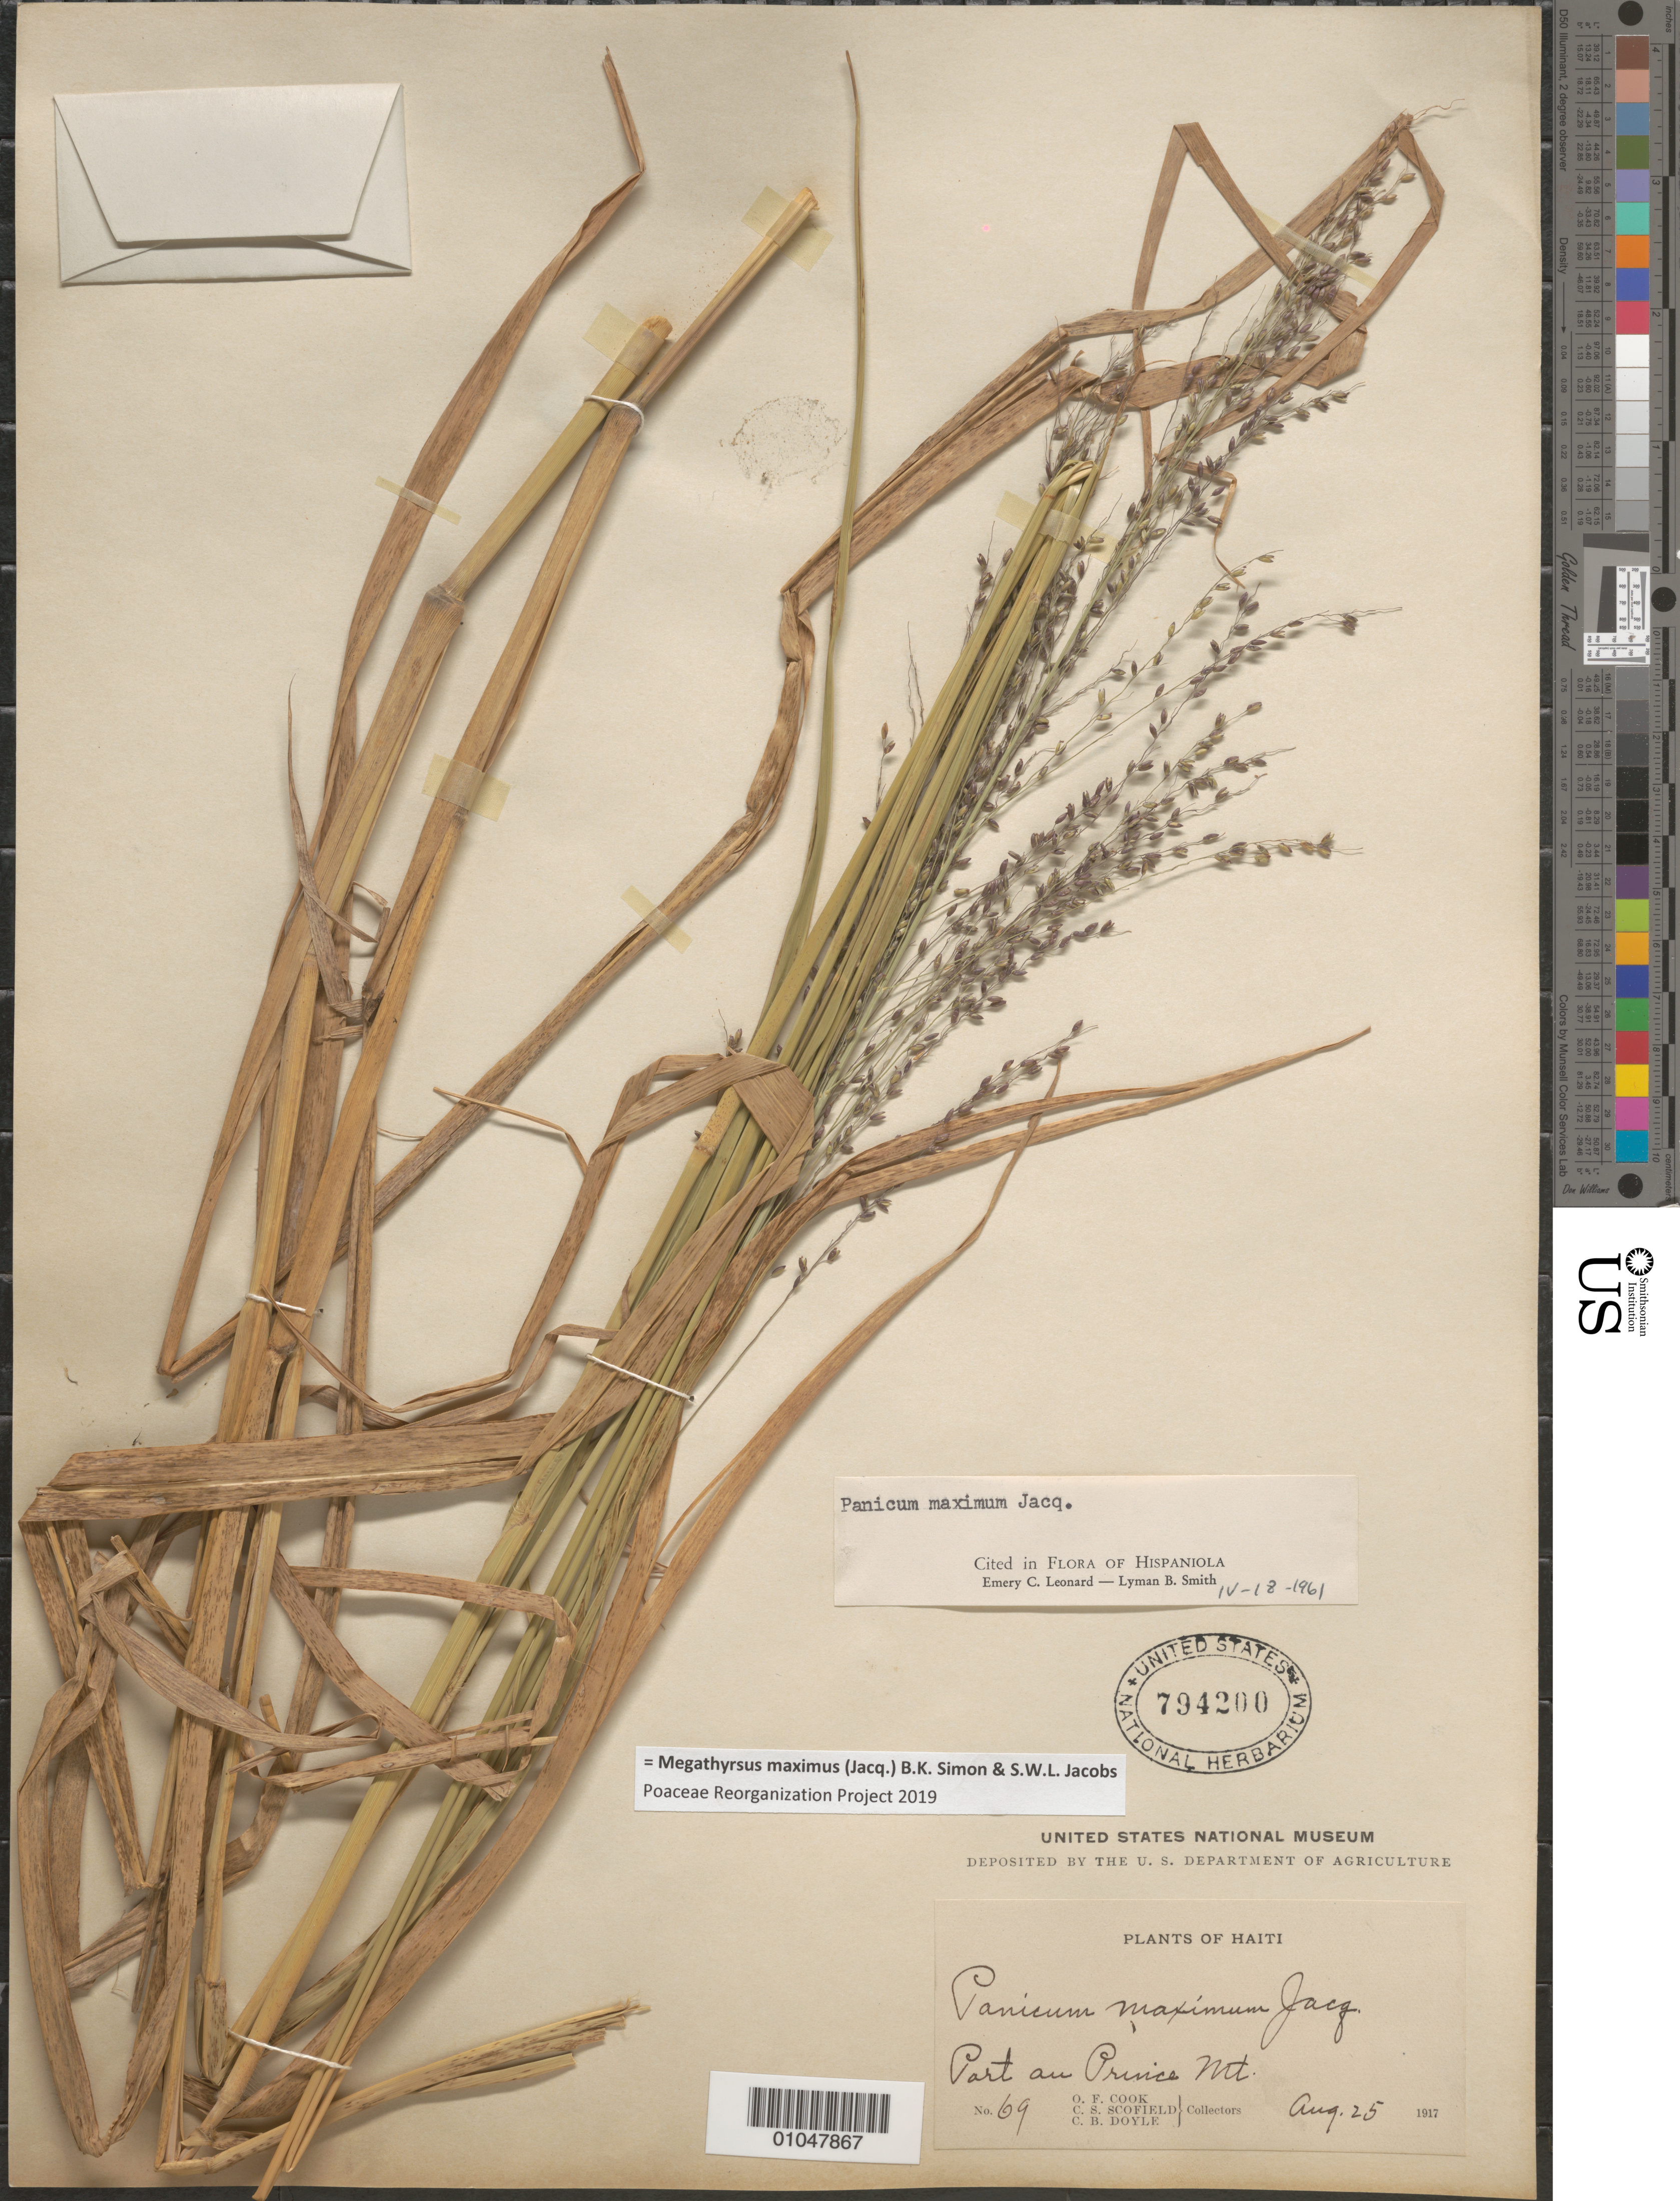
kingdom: Plantae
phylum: Tracheophyta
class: Liliopsida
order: Poales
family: Poaceae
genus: Panicum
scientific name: Panicum maximum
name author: Jacq.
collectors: O. F. Cook, C. Scofield & C. Doyle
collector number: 69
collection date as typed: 25 Aug 1917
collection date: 1917-08-25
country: Haiti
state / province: Óuest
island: Hispaniola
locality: Port au Prince Mt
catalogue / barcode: US 794200